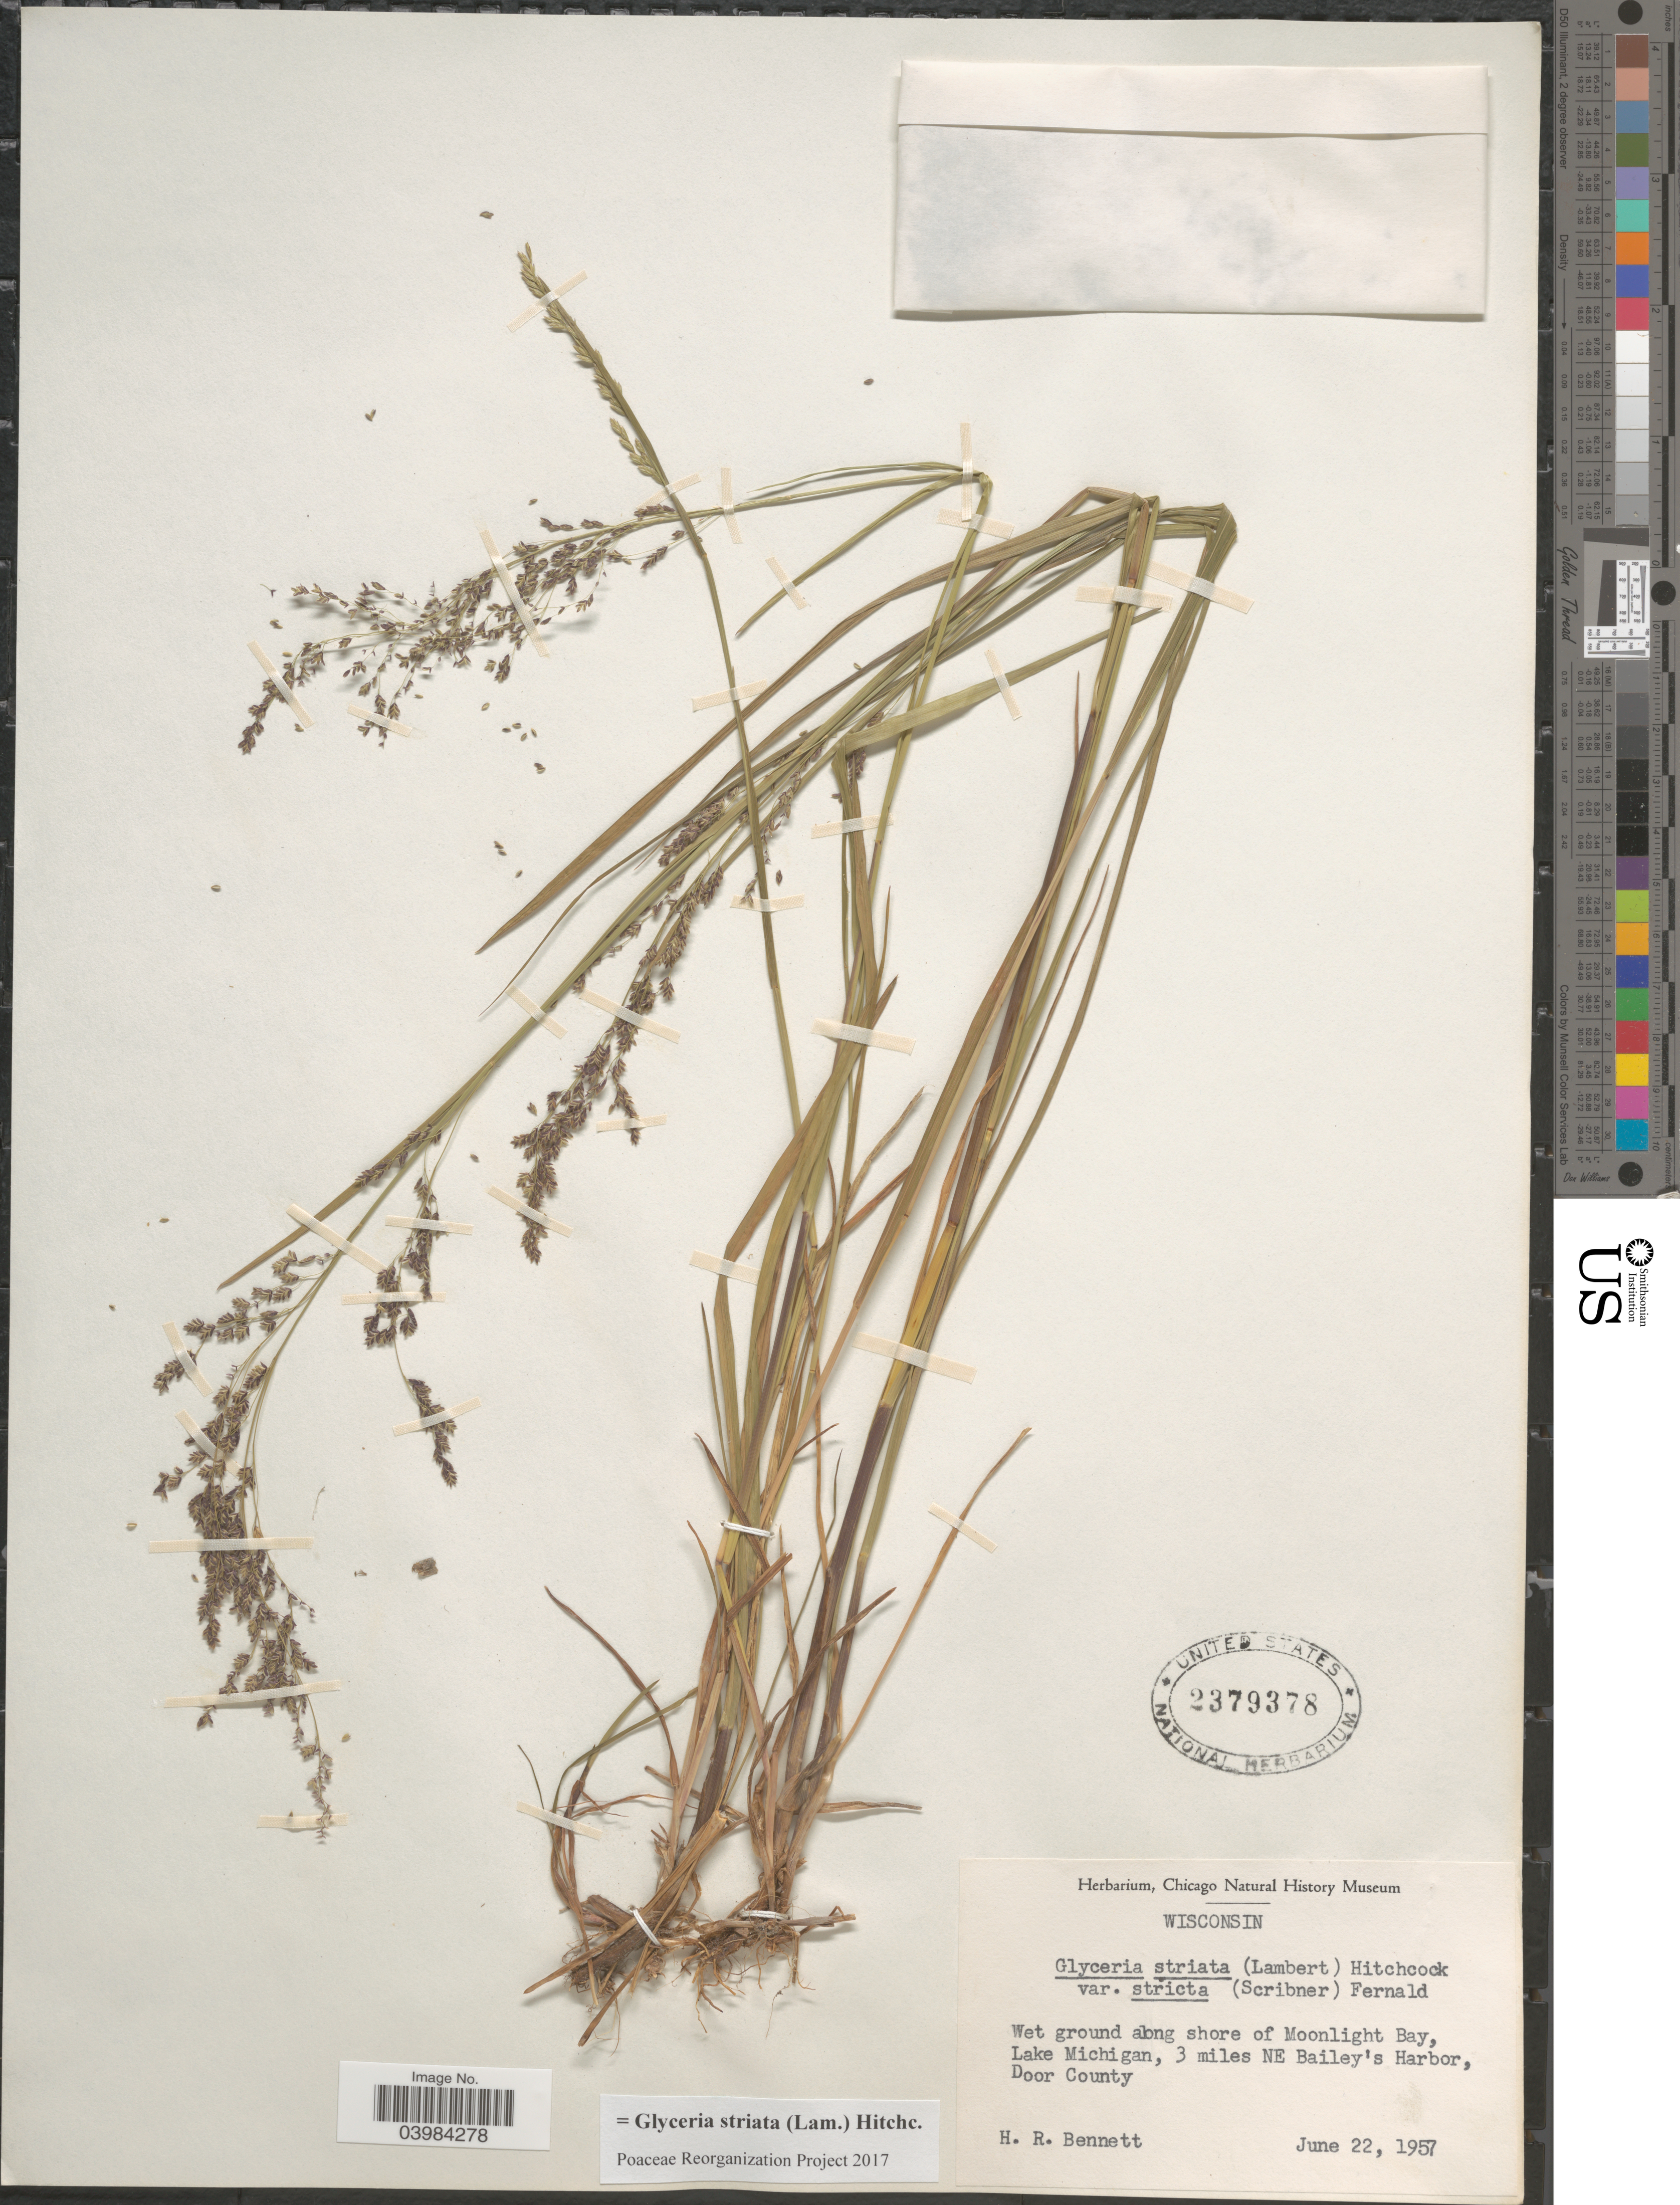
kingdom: Plantae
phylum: Tracheophyta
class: Liliopsida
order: Poales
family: Poaceae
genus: Glyceria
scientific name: Glyceria striata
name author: (Lam.) Hitchc.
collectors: H. R. Bennett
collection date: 1957-06-22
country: United States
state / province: Wisconsin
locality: Along shore of Moonlight Bay, Lake Michigan, 3 miles NE Bailey's Harbor, Door County.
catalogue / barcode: US 2379378